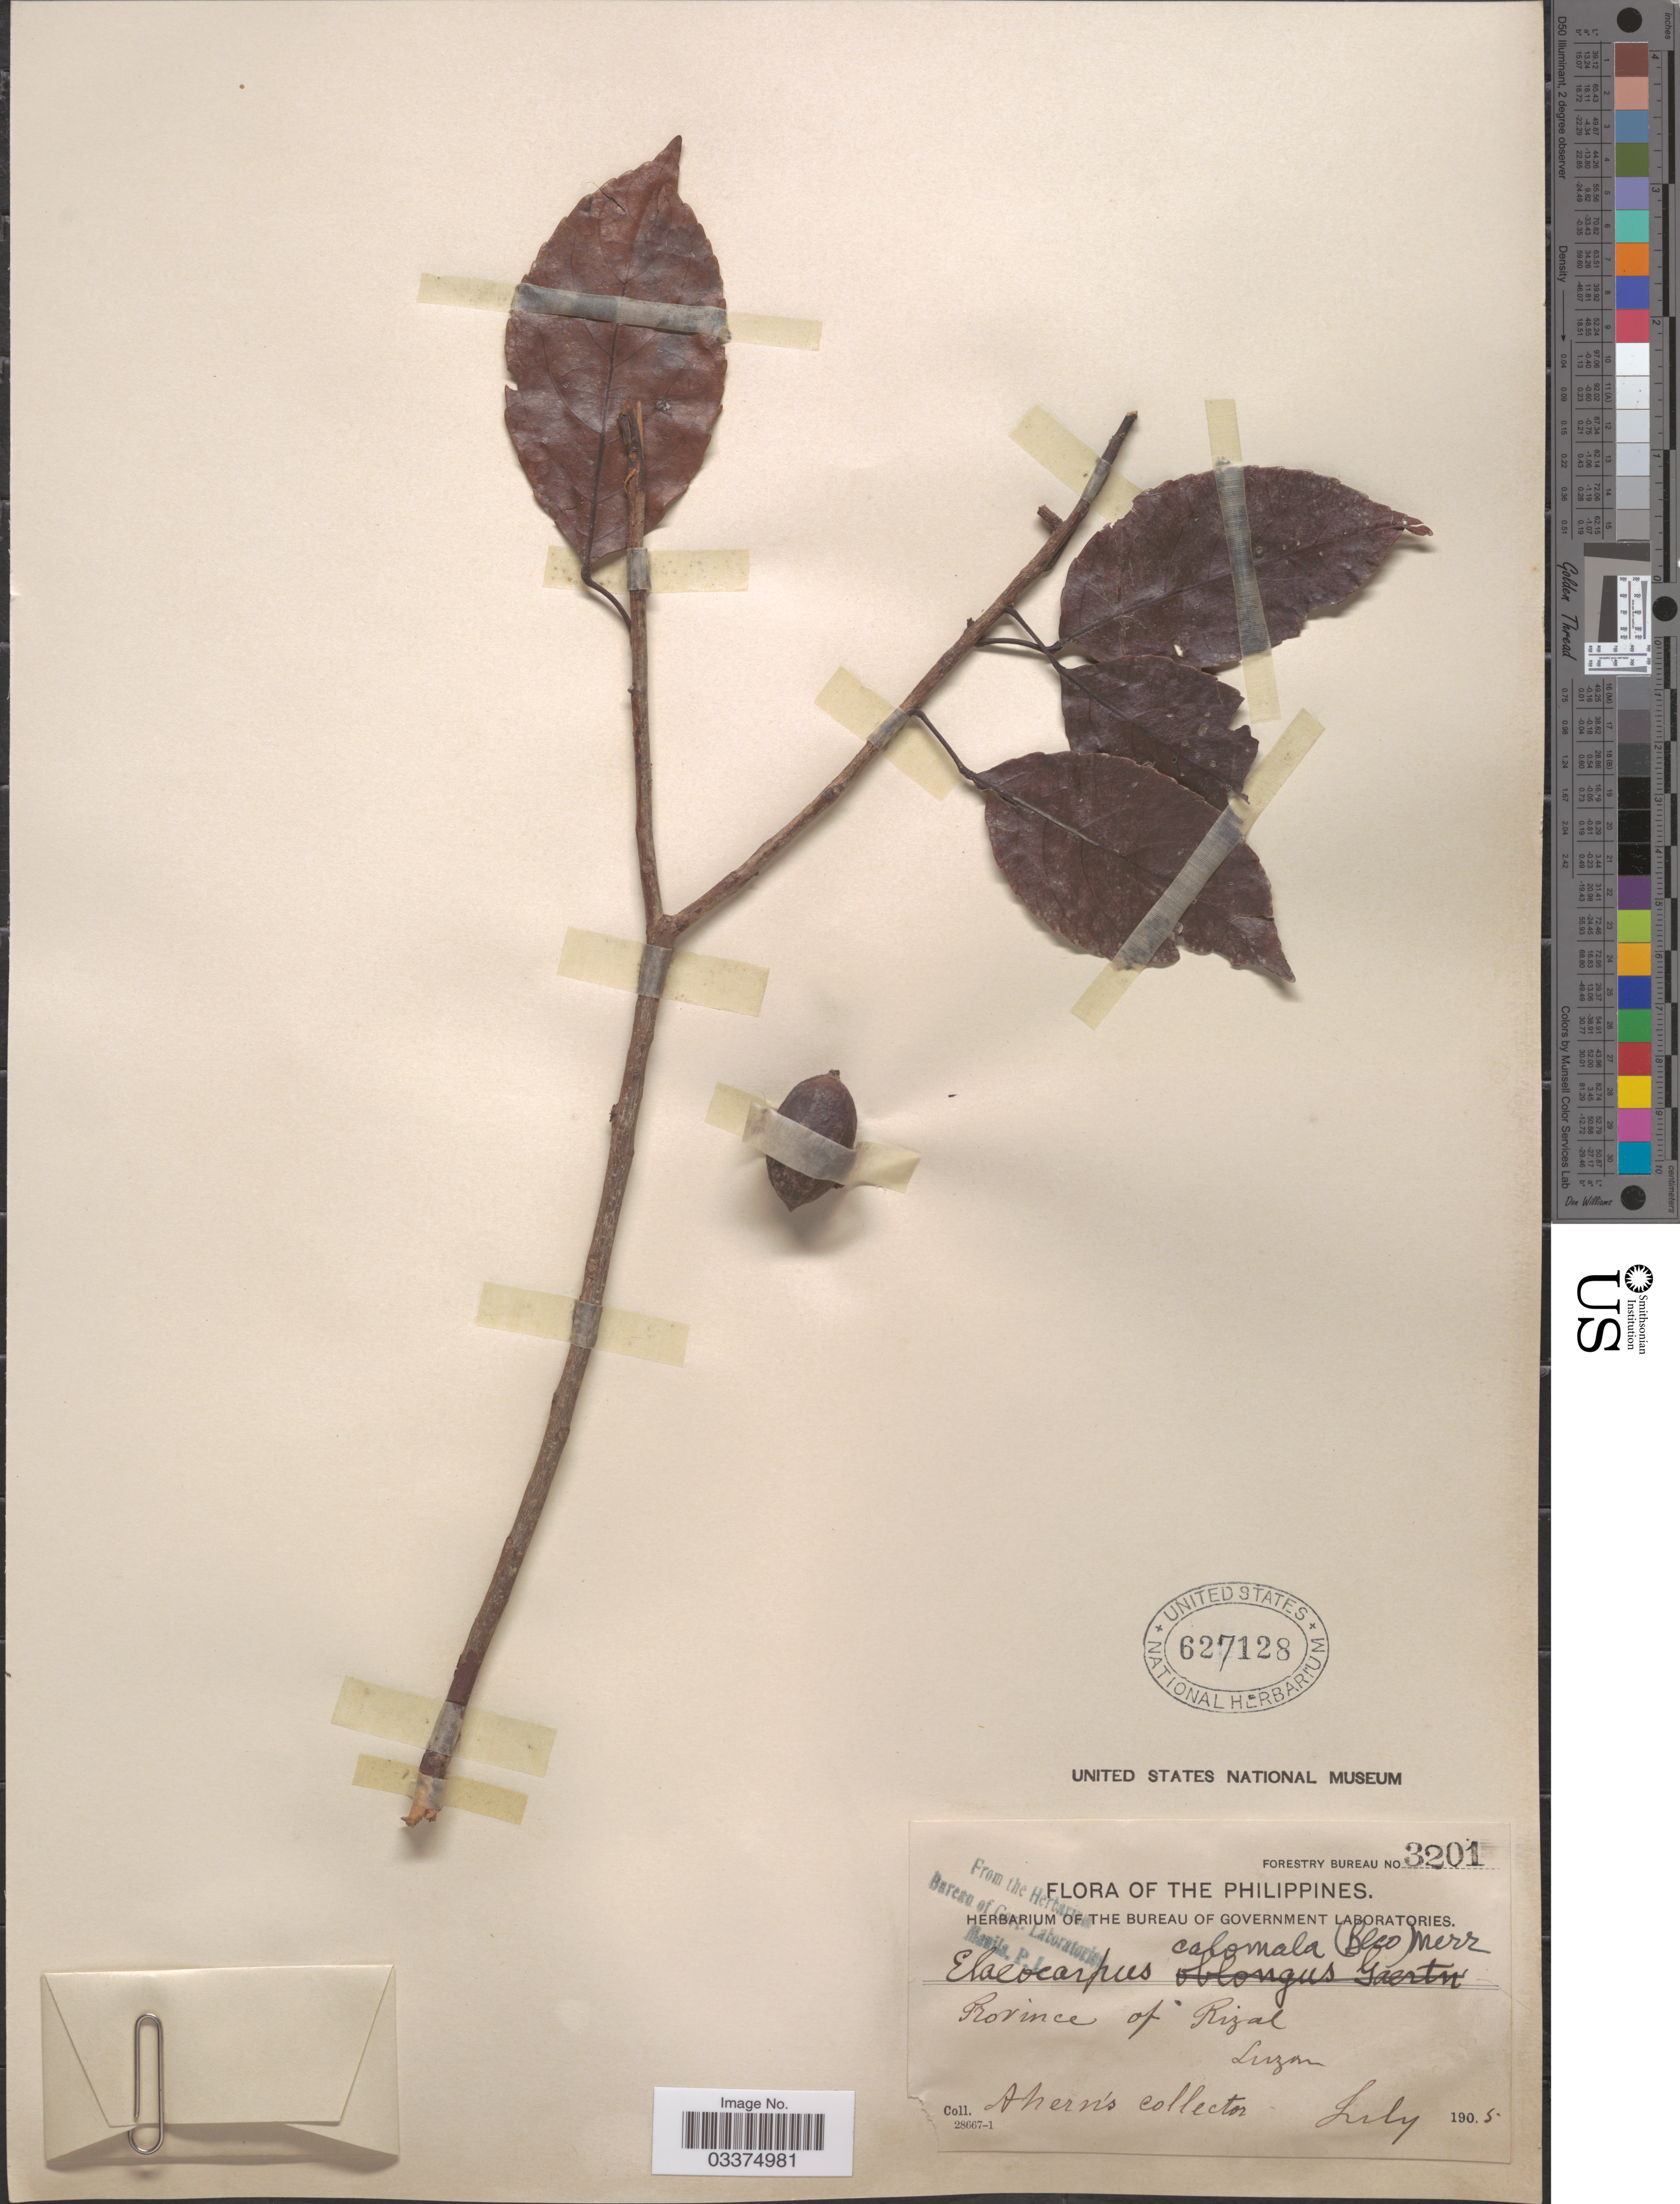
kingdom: Plantae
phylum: Tracheophyta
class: Magnoliopsida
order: Oxalidales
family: Elaeocarpaceae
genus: Elaeocarpus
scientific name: Elaeocarpus calomala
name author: (Blanco) Merr.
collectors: Ahern's collector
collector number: Forestry Bureau 3201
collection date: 1905-07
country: Philippines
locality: Province of Rizal, Luzon.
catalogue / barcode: US 627128